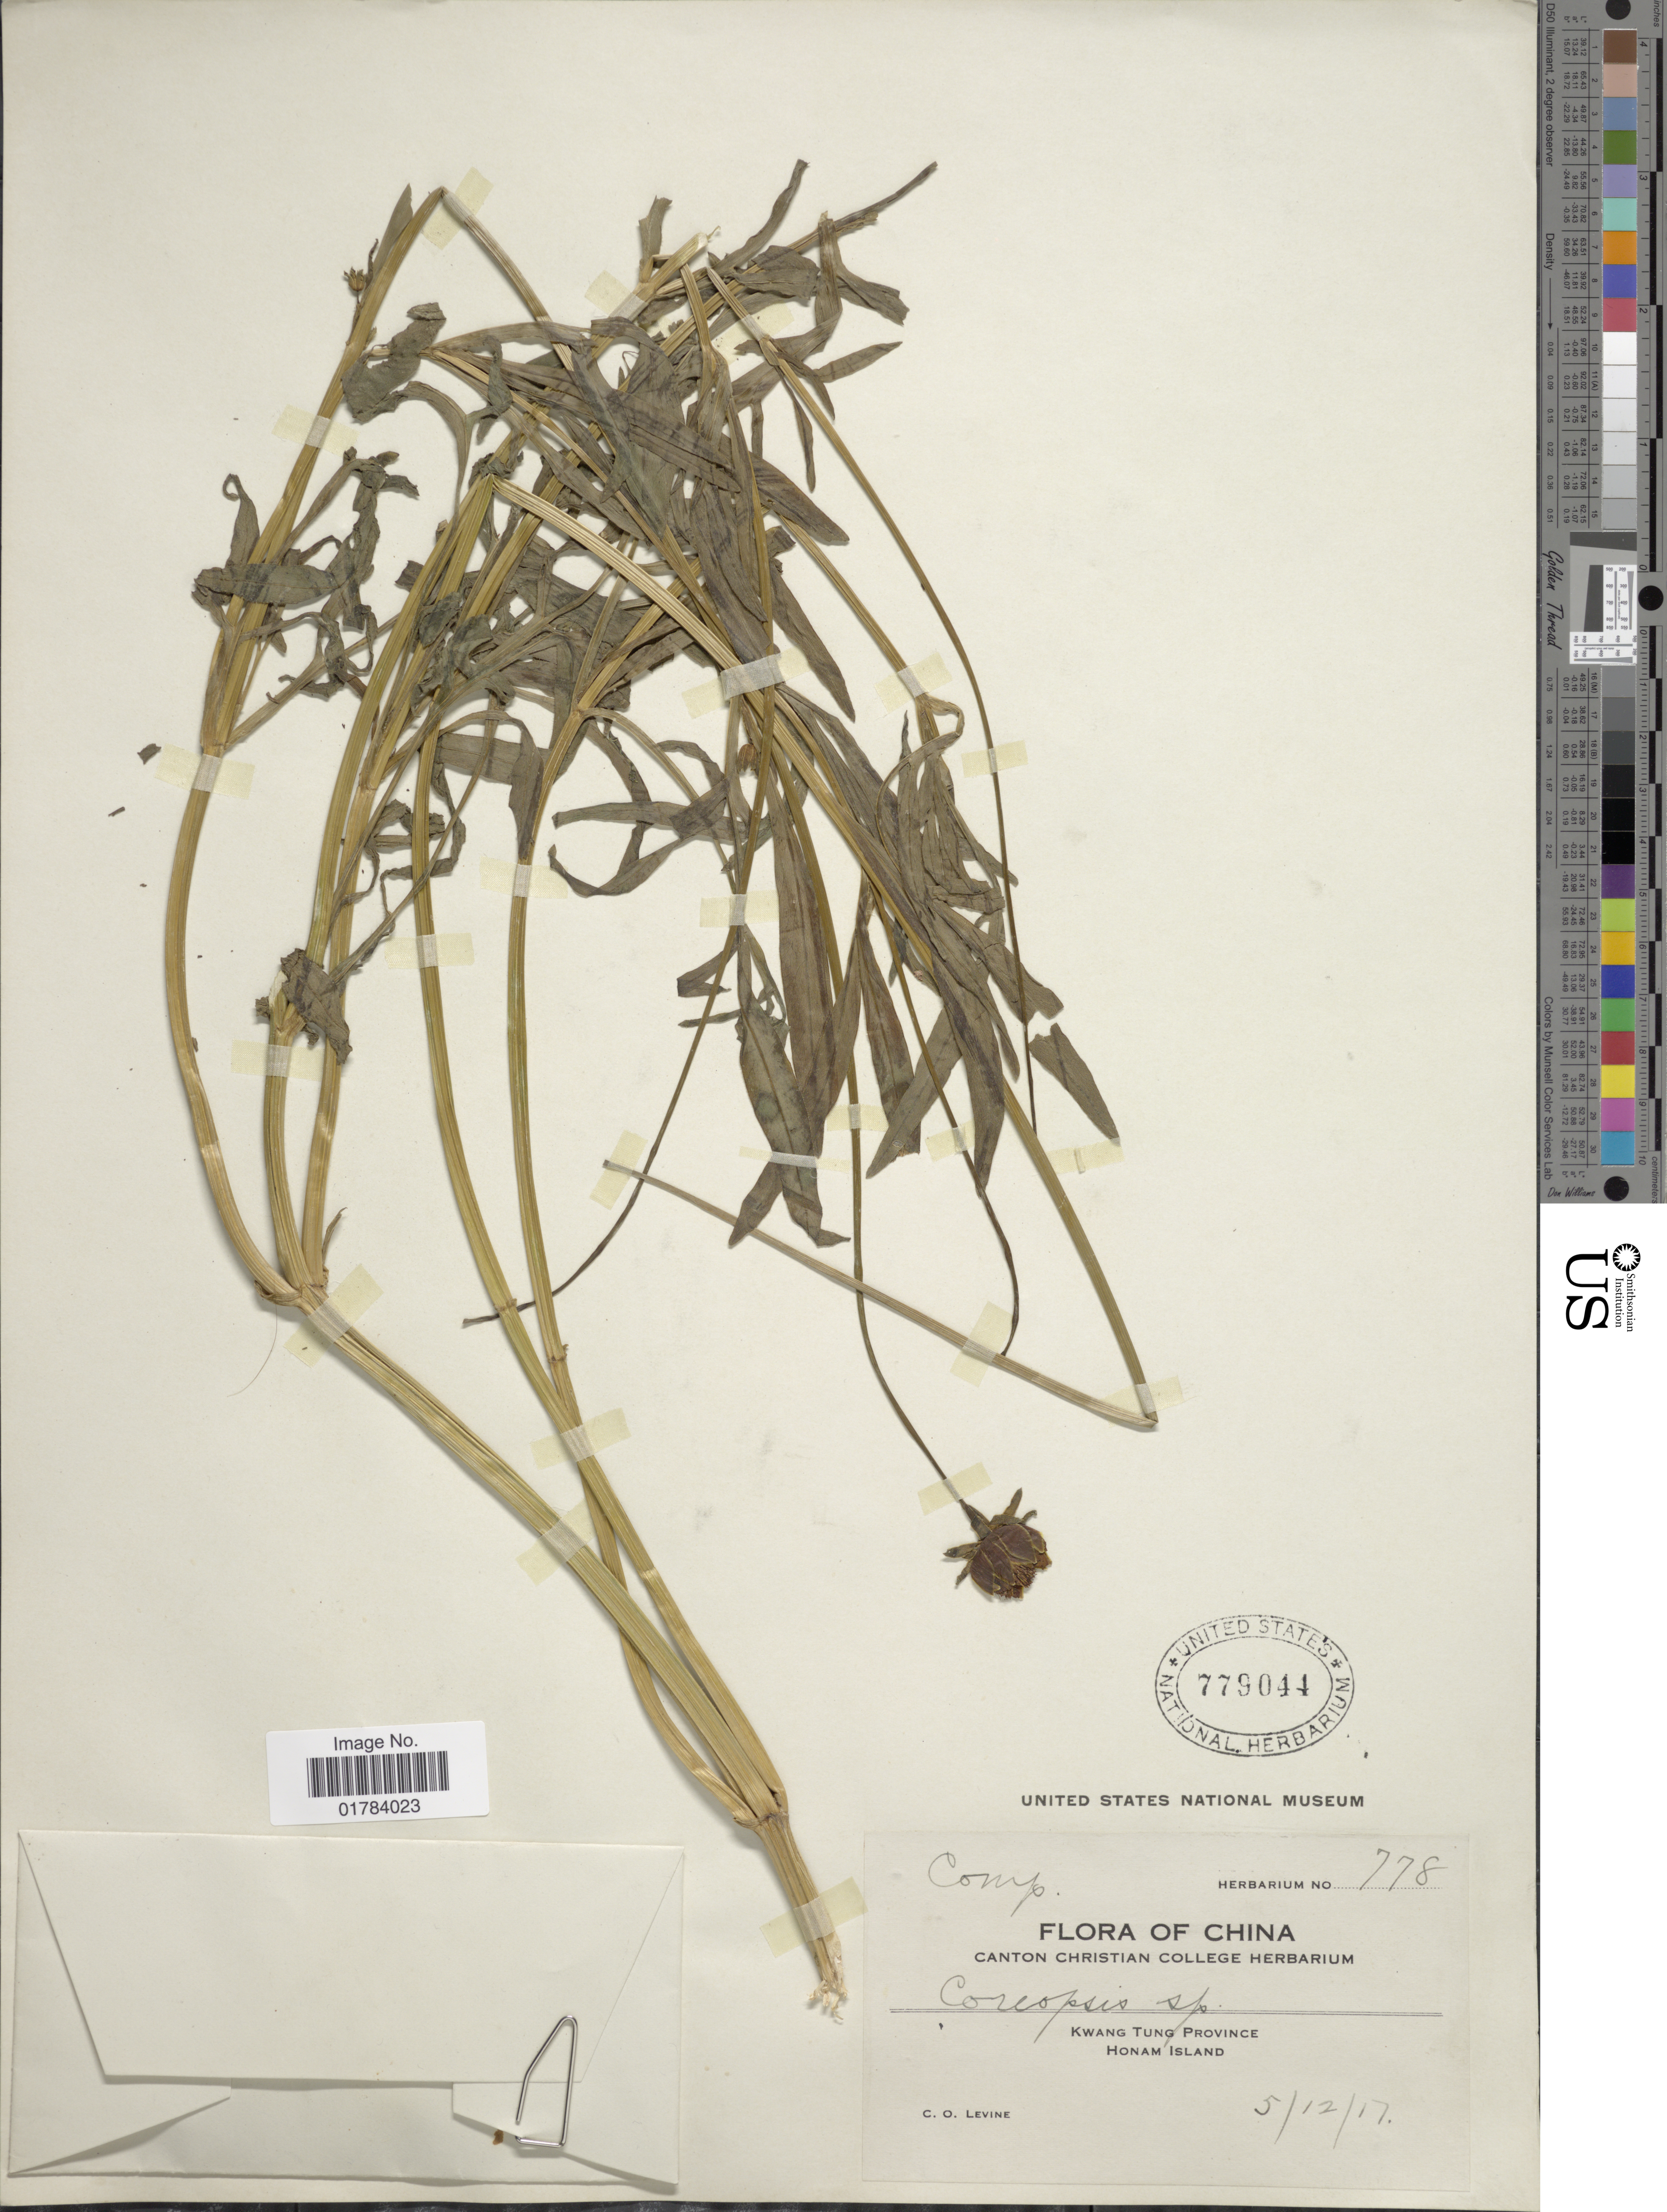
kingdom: Plantae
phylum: Tracheophyta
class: Magnoliopsida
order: Asterales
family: Asteraceae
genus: Coreopsis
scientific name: Coreopsis sp.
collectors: C. O. Levine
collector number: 778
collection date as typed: Transcribed d/m/y: 5/12/17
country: China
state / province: Guangdong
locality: Kwang Tung Province, Honam Island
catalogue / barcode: US 779044